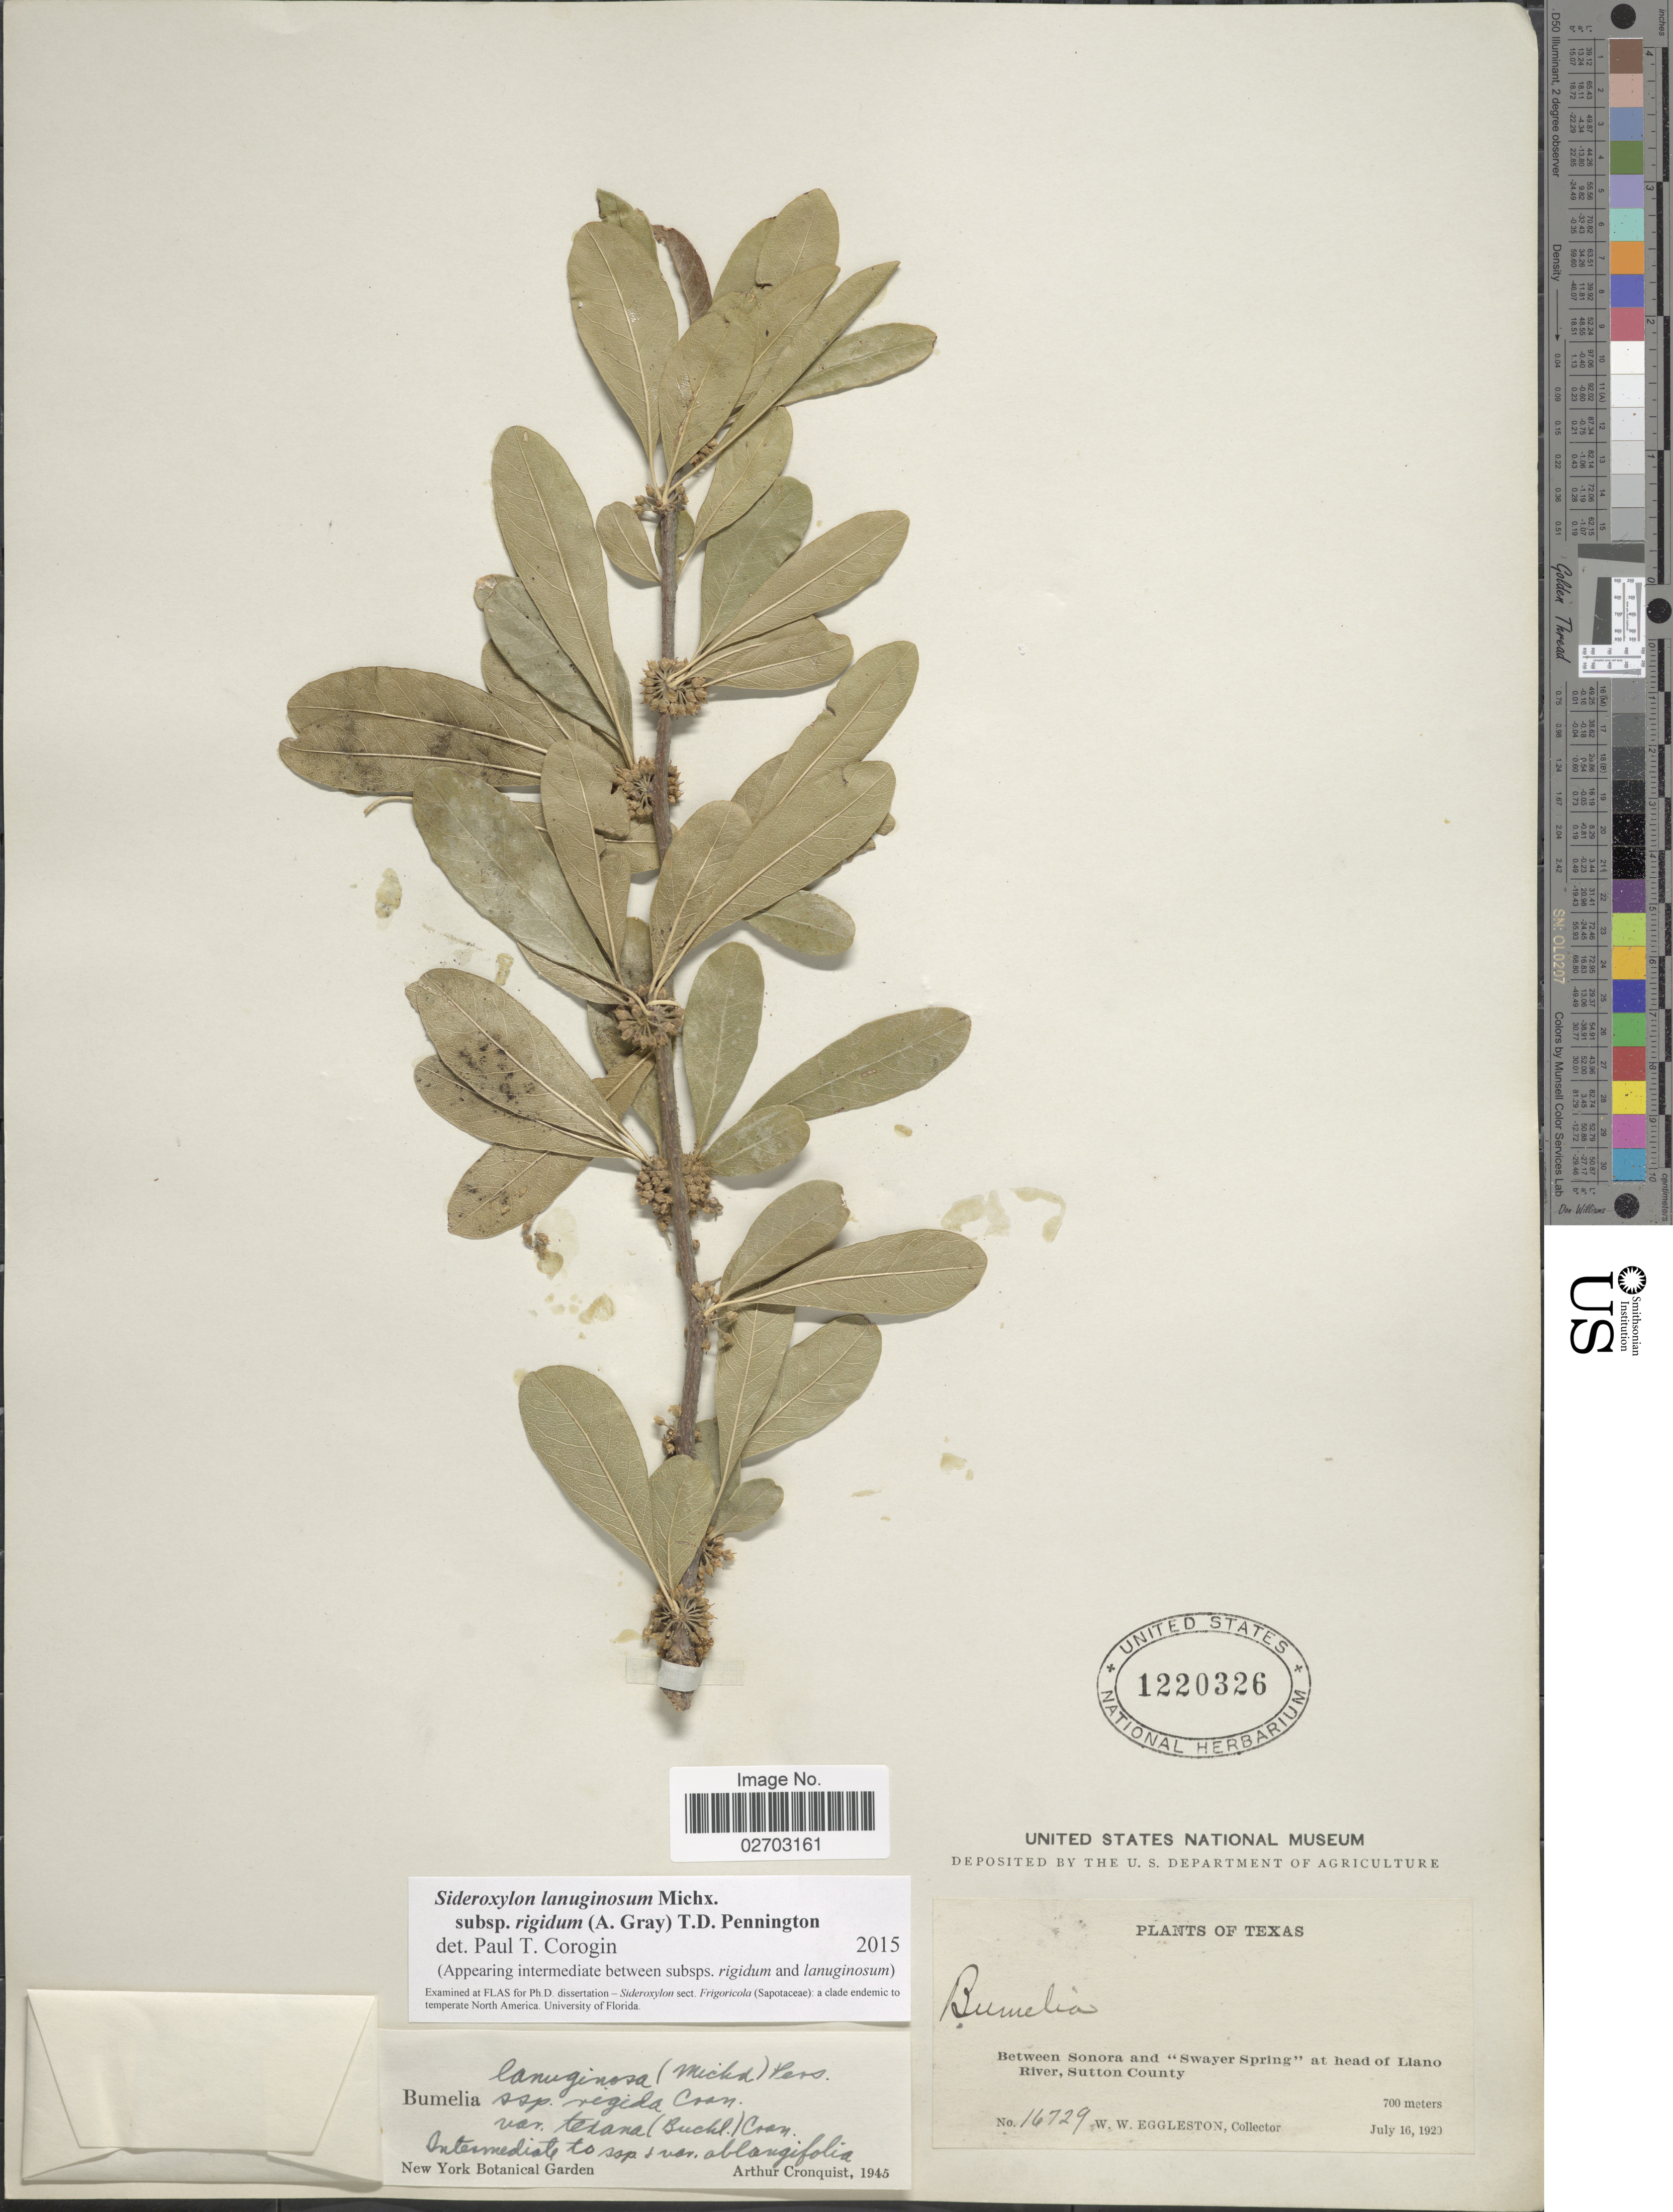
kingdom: Plantae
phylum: Tracheophyta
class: Magnoliopsida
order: Ericales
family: Sapotaceae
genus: Sideroxylon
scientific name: Sideroxylon lanuginosum subsp. rigidum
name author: (A. Gray) T.D. Penn.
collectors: W. W. Eggleston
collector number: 16729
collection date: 1929-07-16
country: United States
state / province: Texas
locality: Between Sonora and "Swayer Spring" at head of Llano River, Stutton County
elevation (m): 700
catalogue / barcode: US 1220326